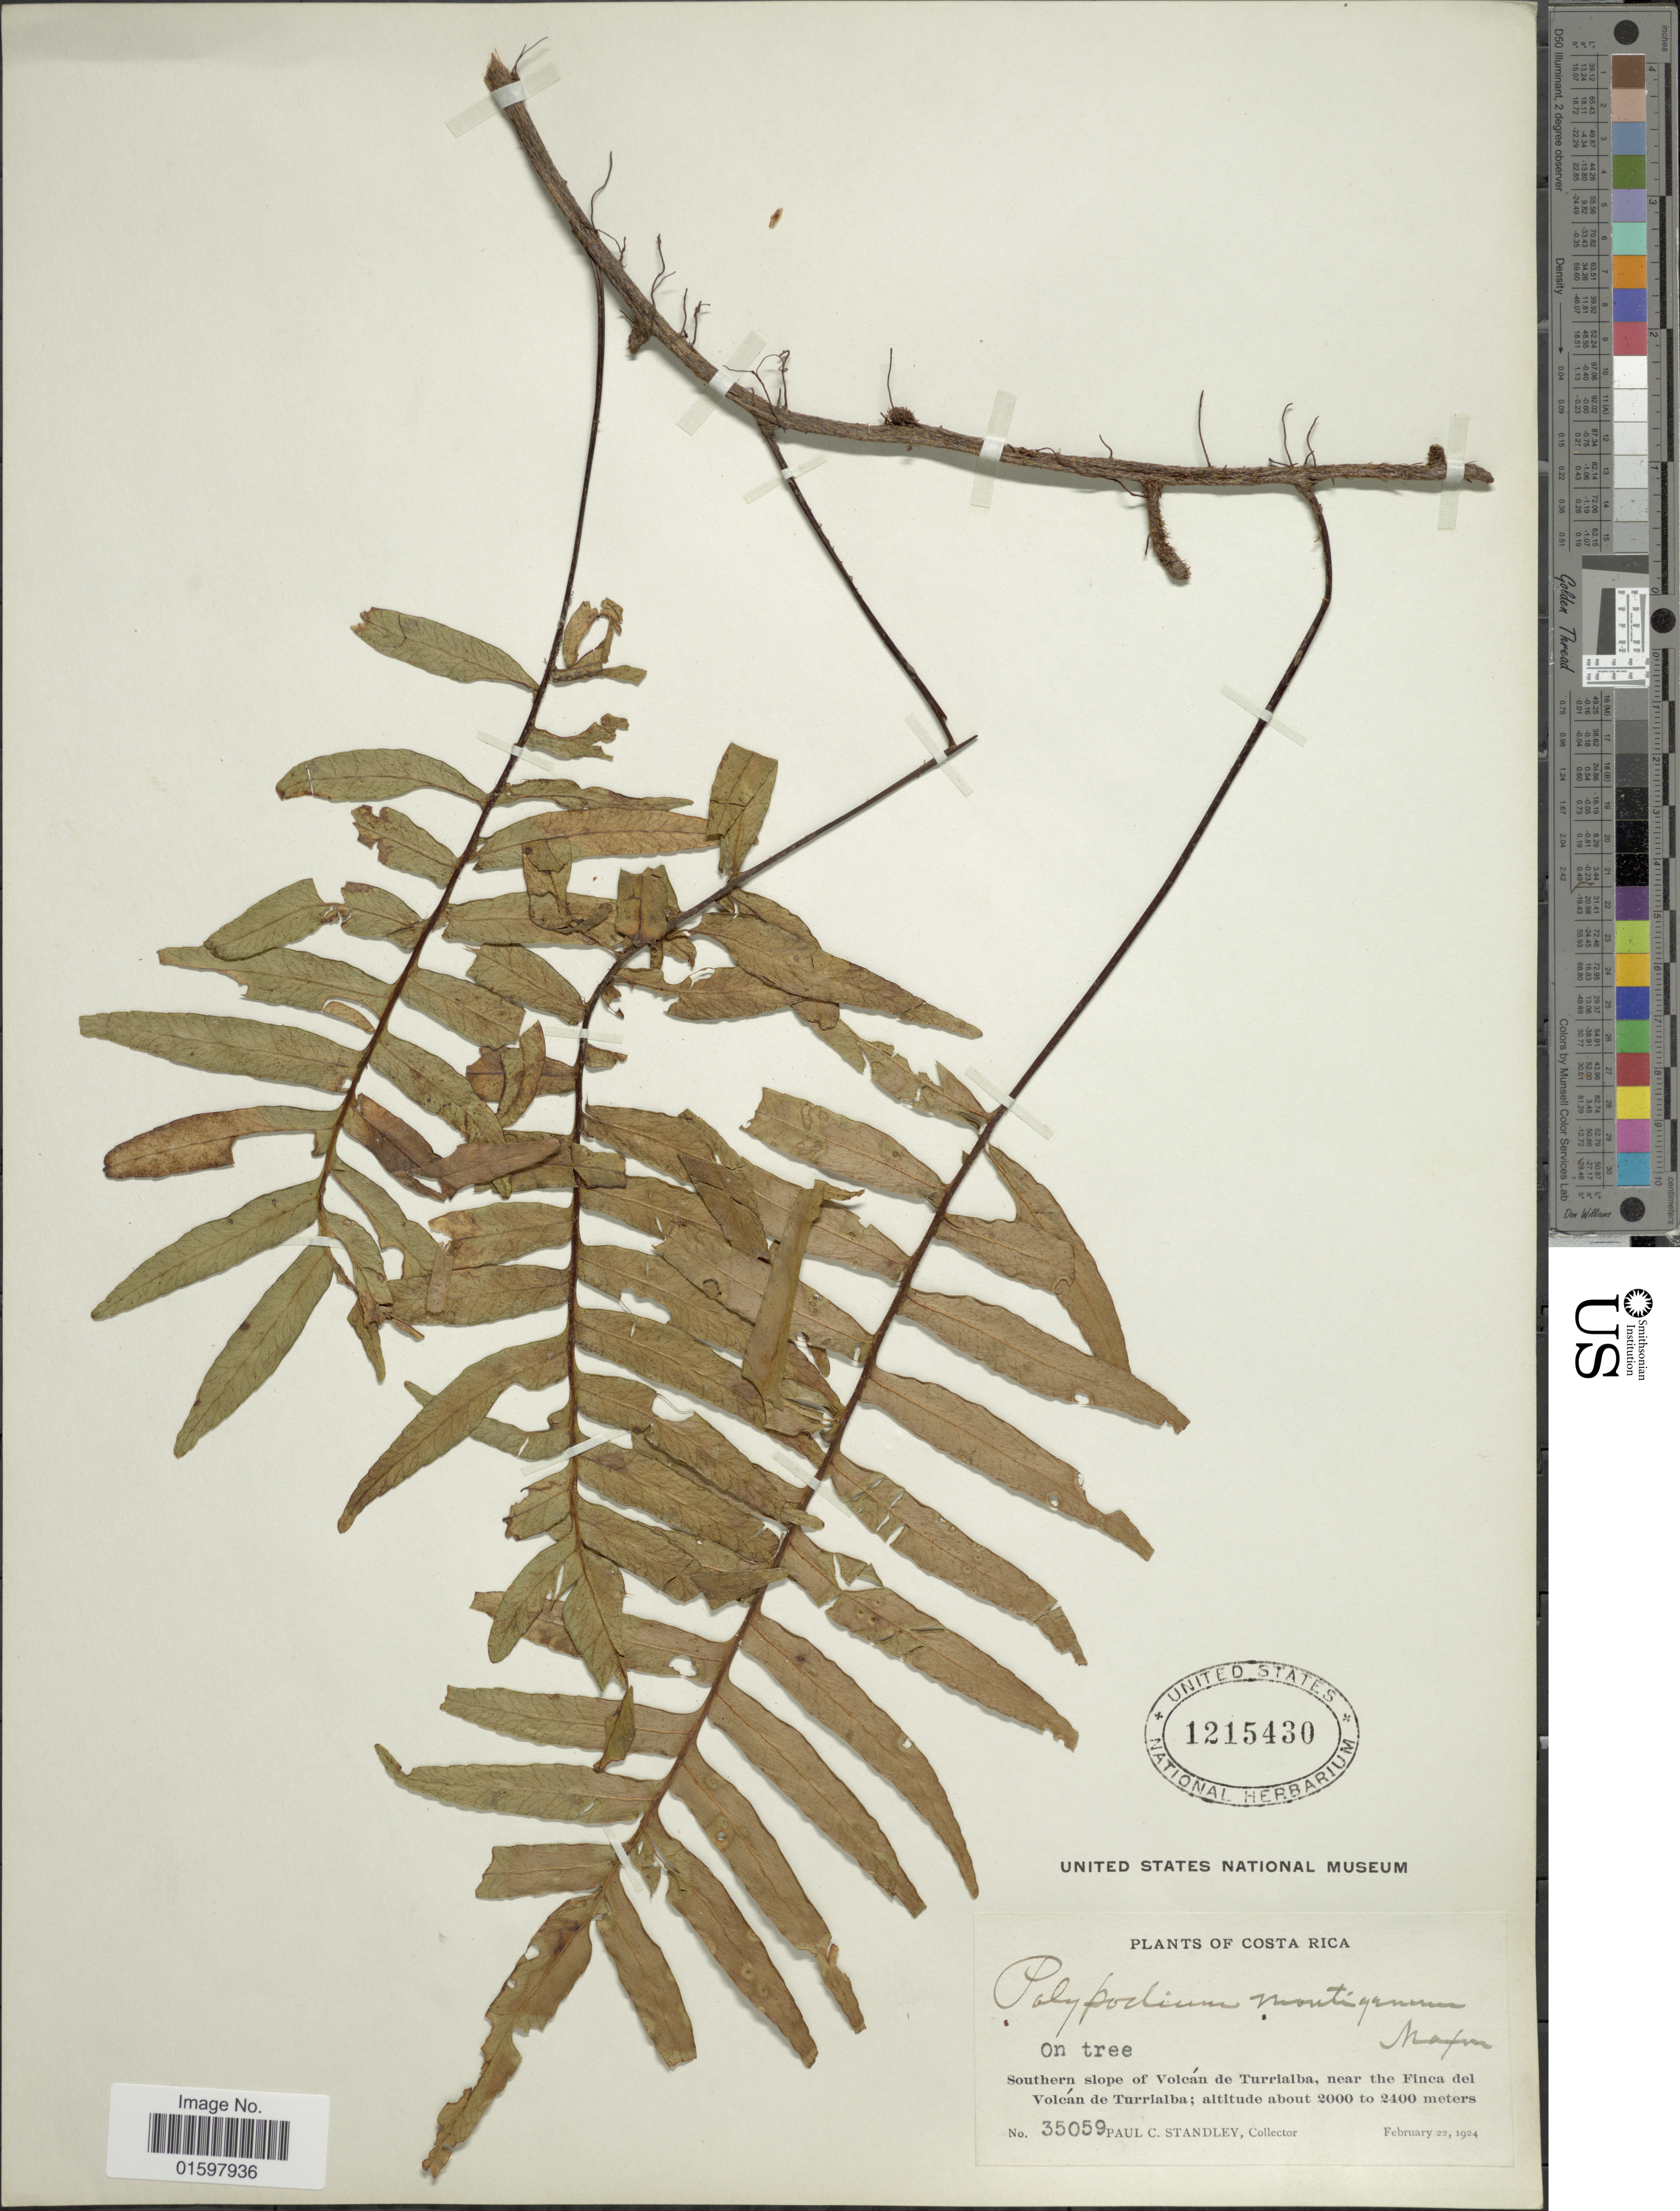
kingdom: Plantae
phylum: Tracheophyta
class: Polypodiopsida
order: Polypodiales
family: Polypodiaceae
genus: Pleopeltis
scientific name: Pleopeltis montigena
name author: (Maxon) A.R. Sm. & Tejero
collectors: P. C. Standley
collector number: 35059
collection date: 1924-02-22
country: Costa Rica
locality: Southern slope of Volcán de Turrialba, near the Finca del Volcán de Turrialba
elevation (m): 2000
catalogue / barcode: US 1215430